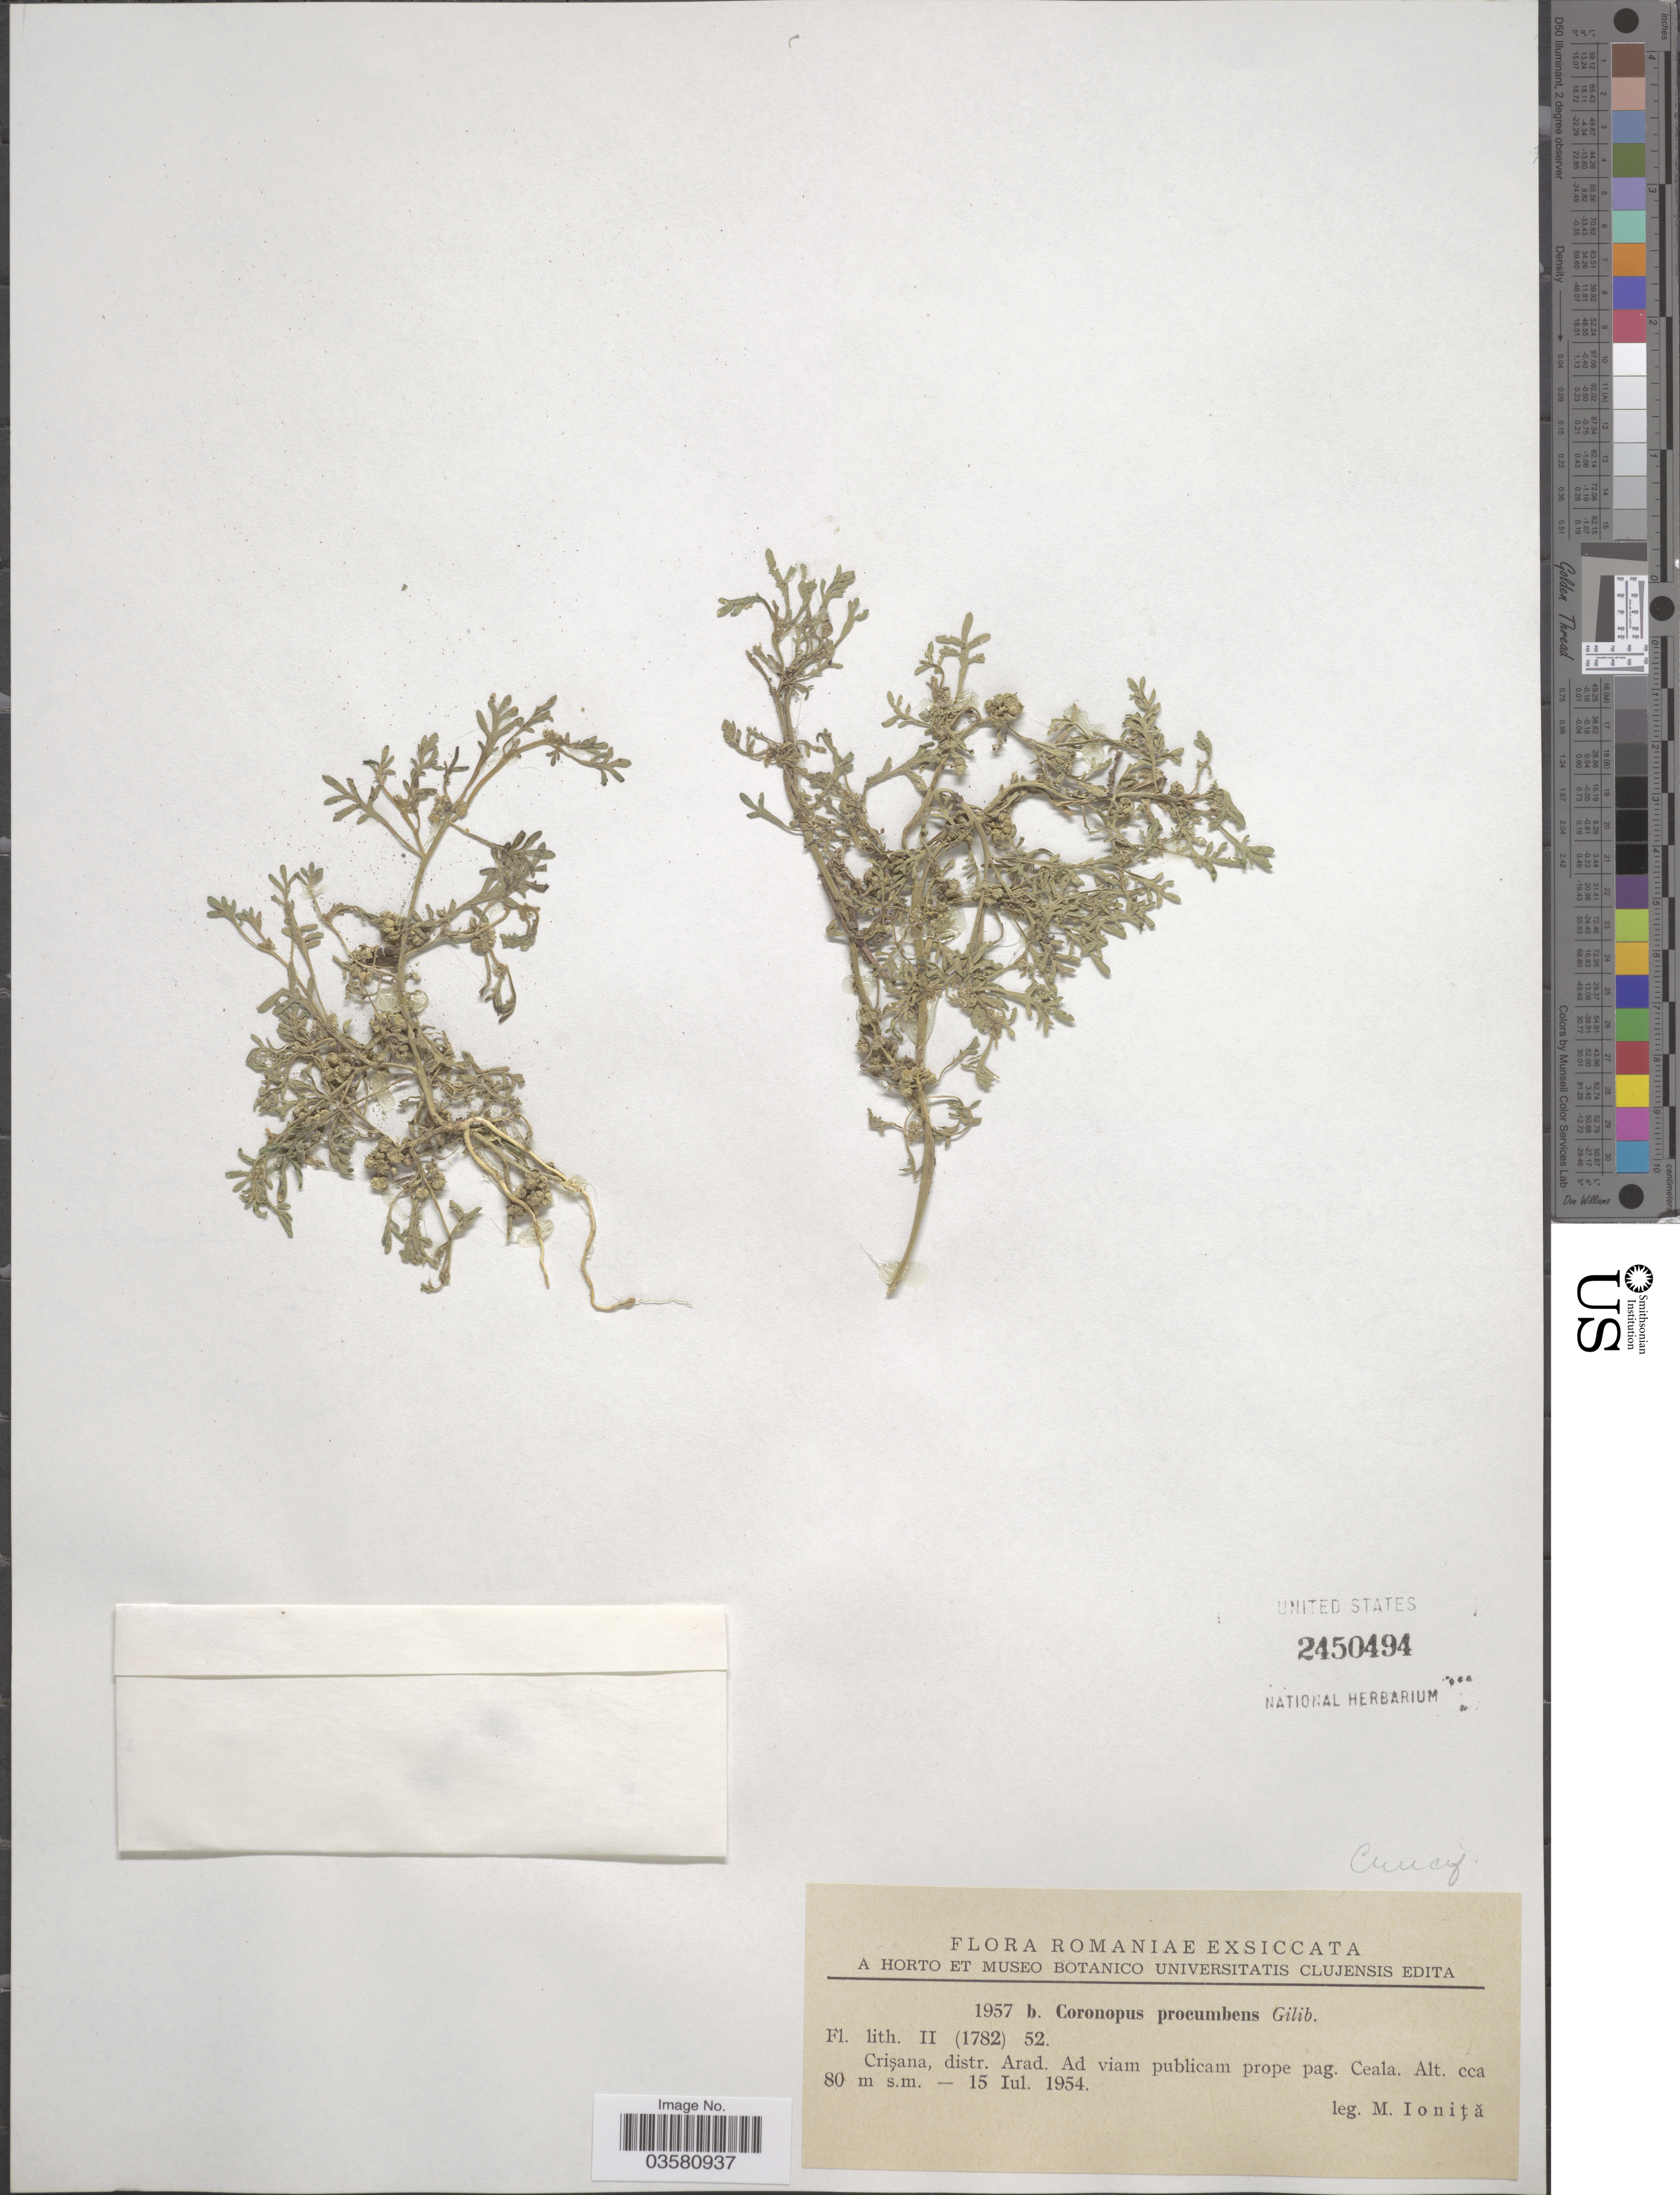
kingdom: Plantae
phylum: Tracheophyta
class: Magnoliopsida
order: Brassicales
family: Brassicaceae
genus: Lepidium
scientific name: Lepidium coronopus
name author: (L.) Al-Shehbaz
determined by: Strong, M. T., (US), Smithsonian Institution - National Museum of Natural History (UNITED STATES)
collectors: M. Ioniţă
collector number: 1957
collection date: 1954-07-15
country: Romania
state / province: Arad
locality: Crişana, distr. Arad. Ad viam publicam prope pag Ceala.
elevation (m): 80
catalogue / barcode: US 2450494